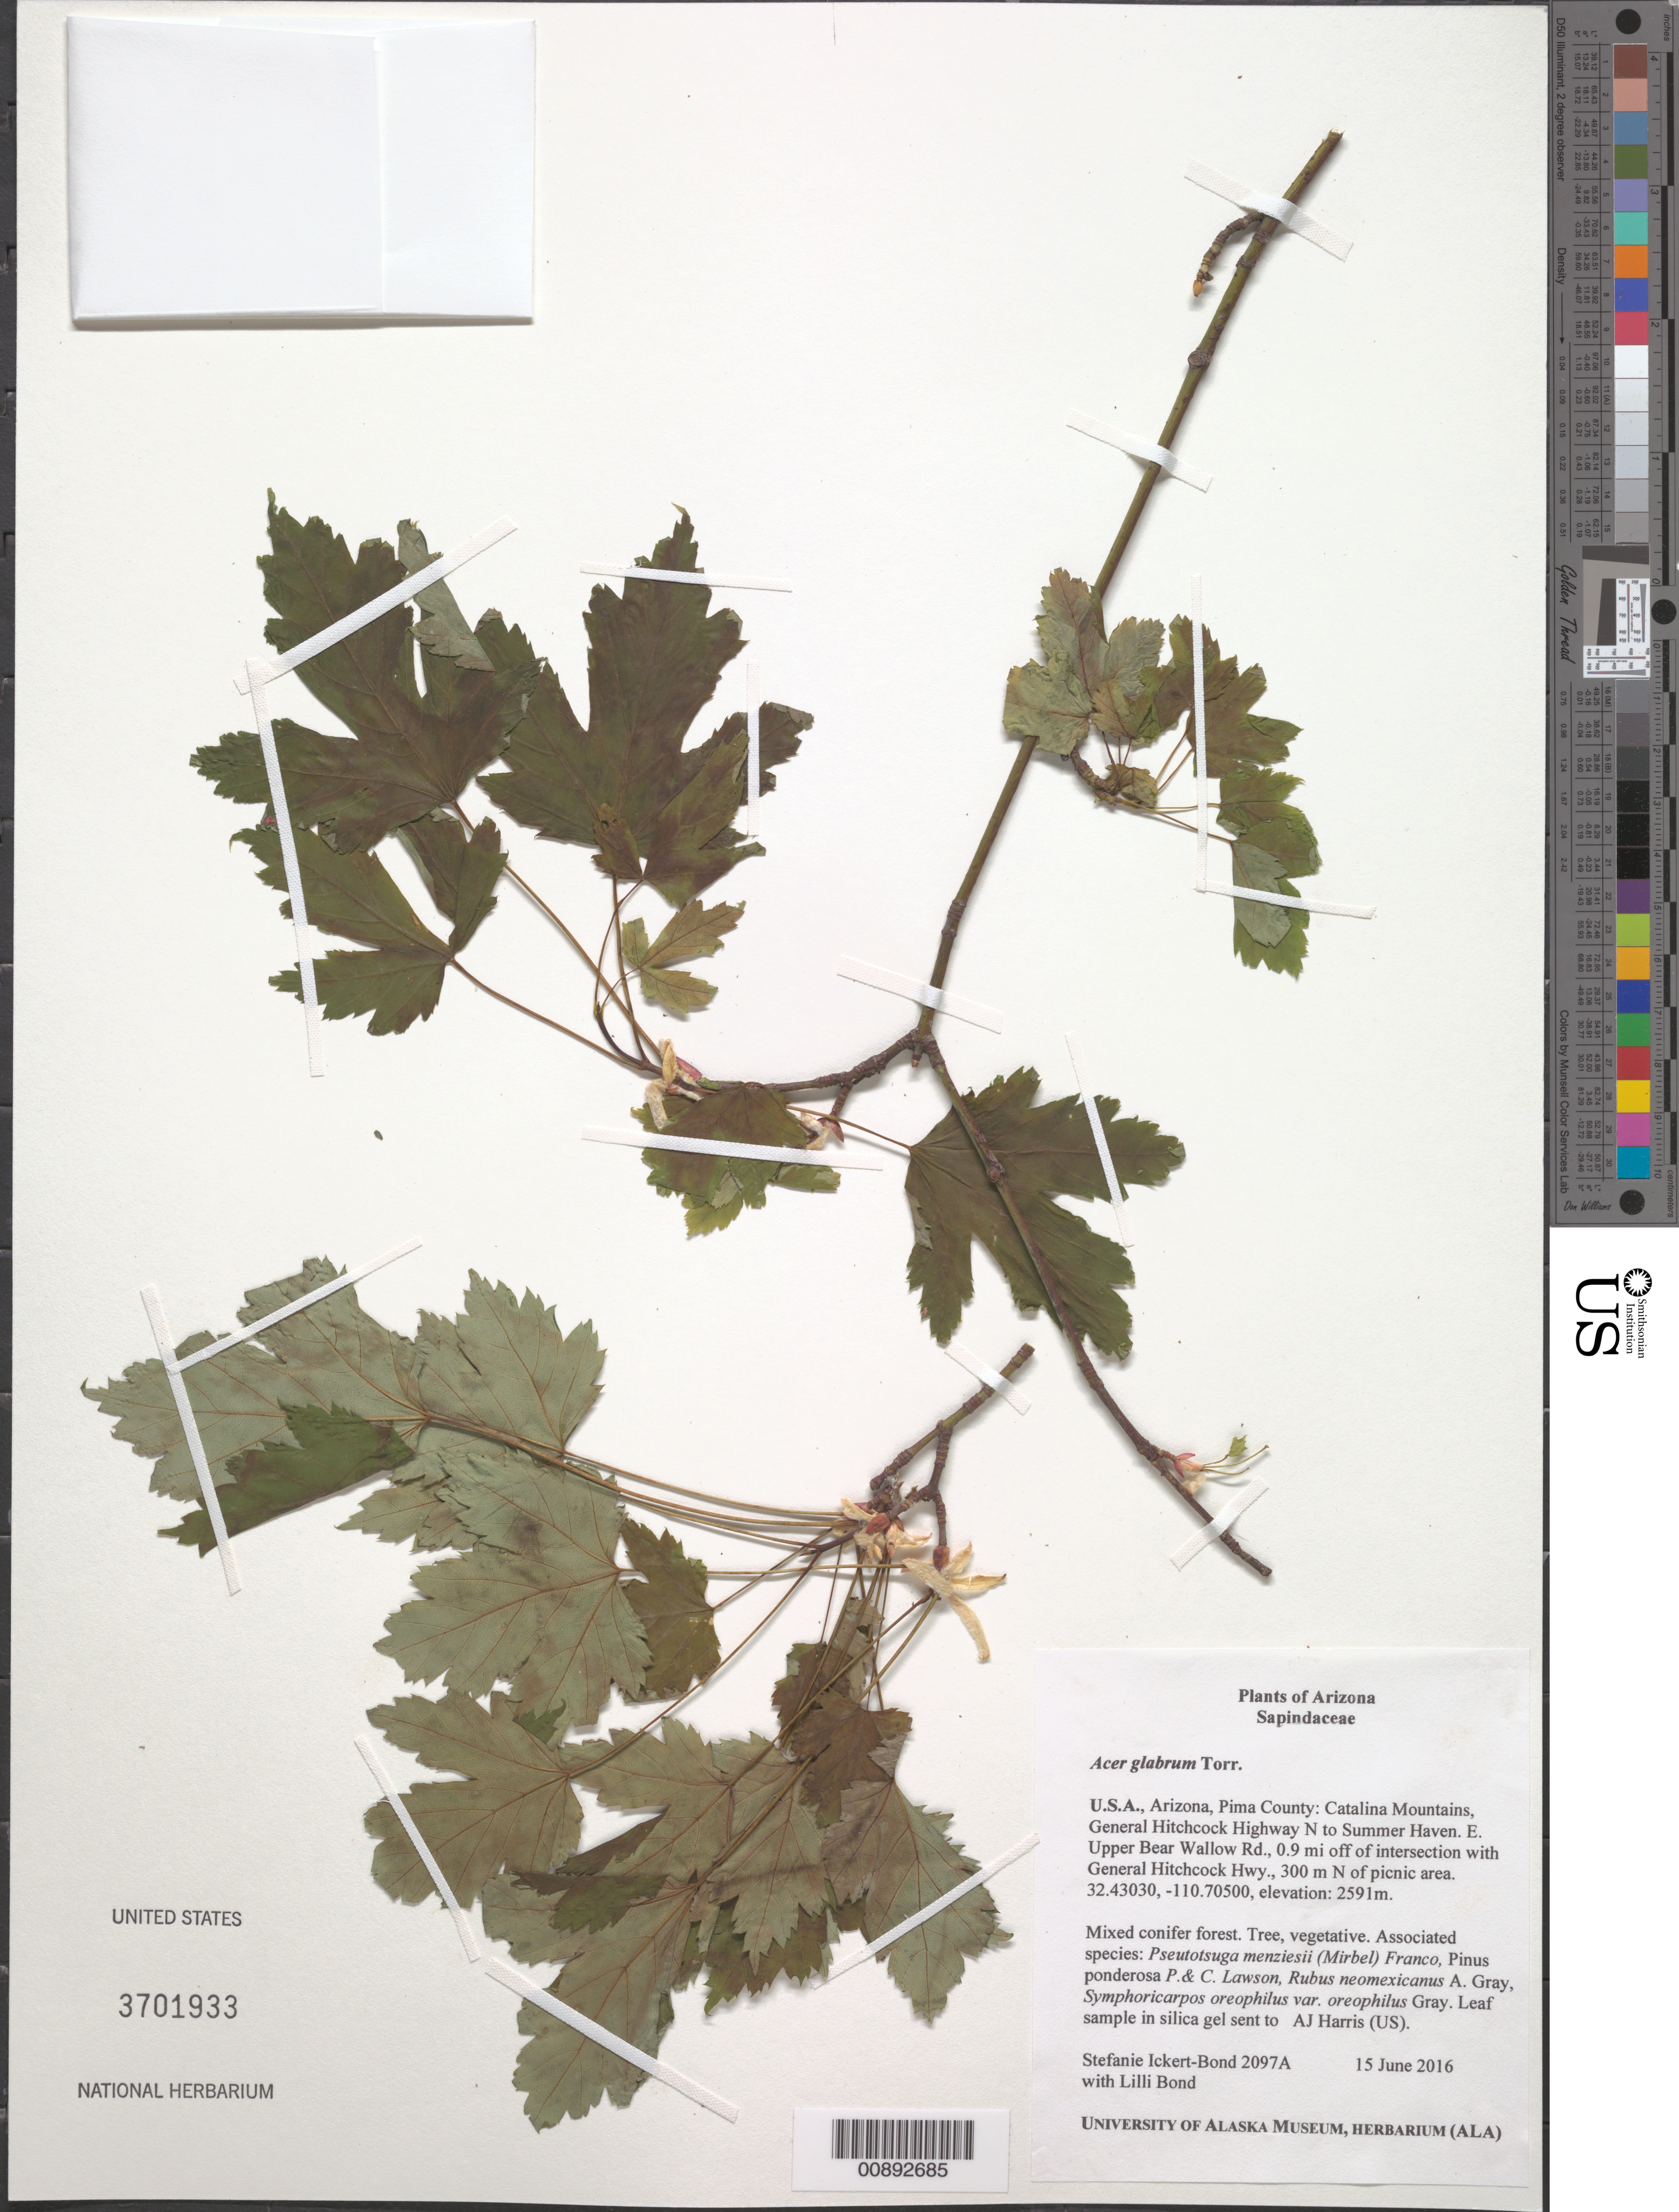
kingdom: Plantae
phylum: Tracheophyta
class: Magnoliopsida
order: Sapindales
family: Sapindaceae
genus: Acer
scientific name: Acer glabrum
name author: Torr.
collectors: S. Ickert-Bond & L. Bond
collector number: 2097A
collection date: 2016-06-15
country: United States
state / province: Arizona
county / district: Pima County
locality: Catalina Mountains, General Hitchcock Highway N to Summer Have. E. Upper Bear Wallow Rd., 0.9 mi off of interscetion with General Hitchcock Hwy., 300 m N of picnic area.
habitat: Mixed conifer forest.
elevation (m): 2591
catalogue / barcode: US 3701933